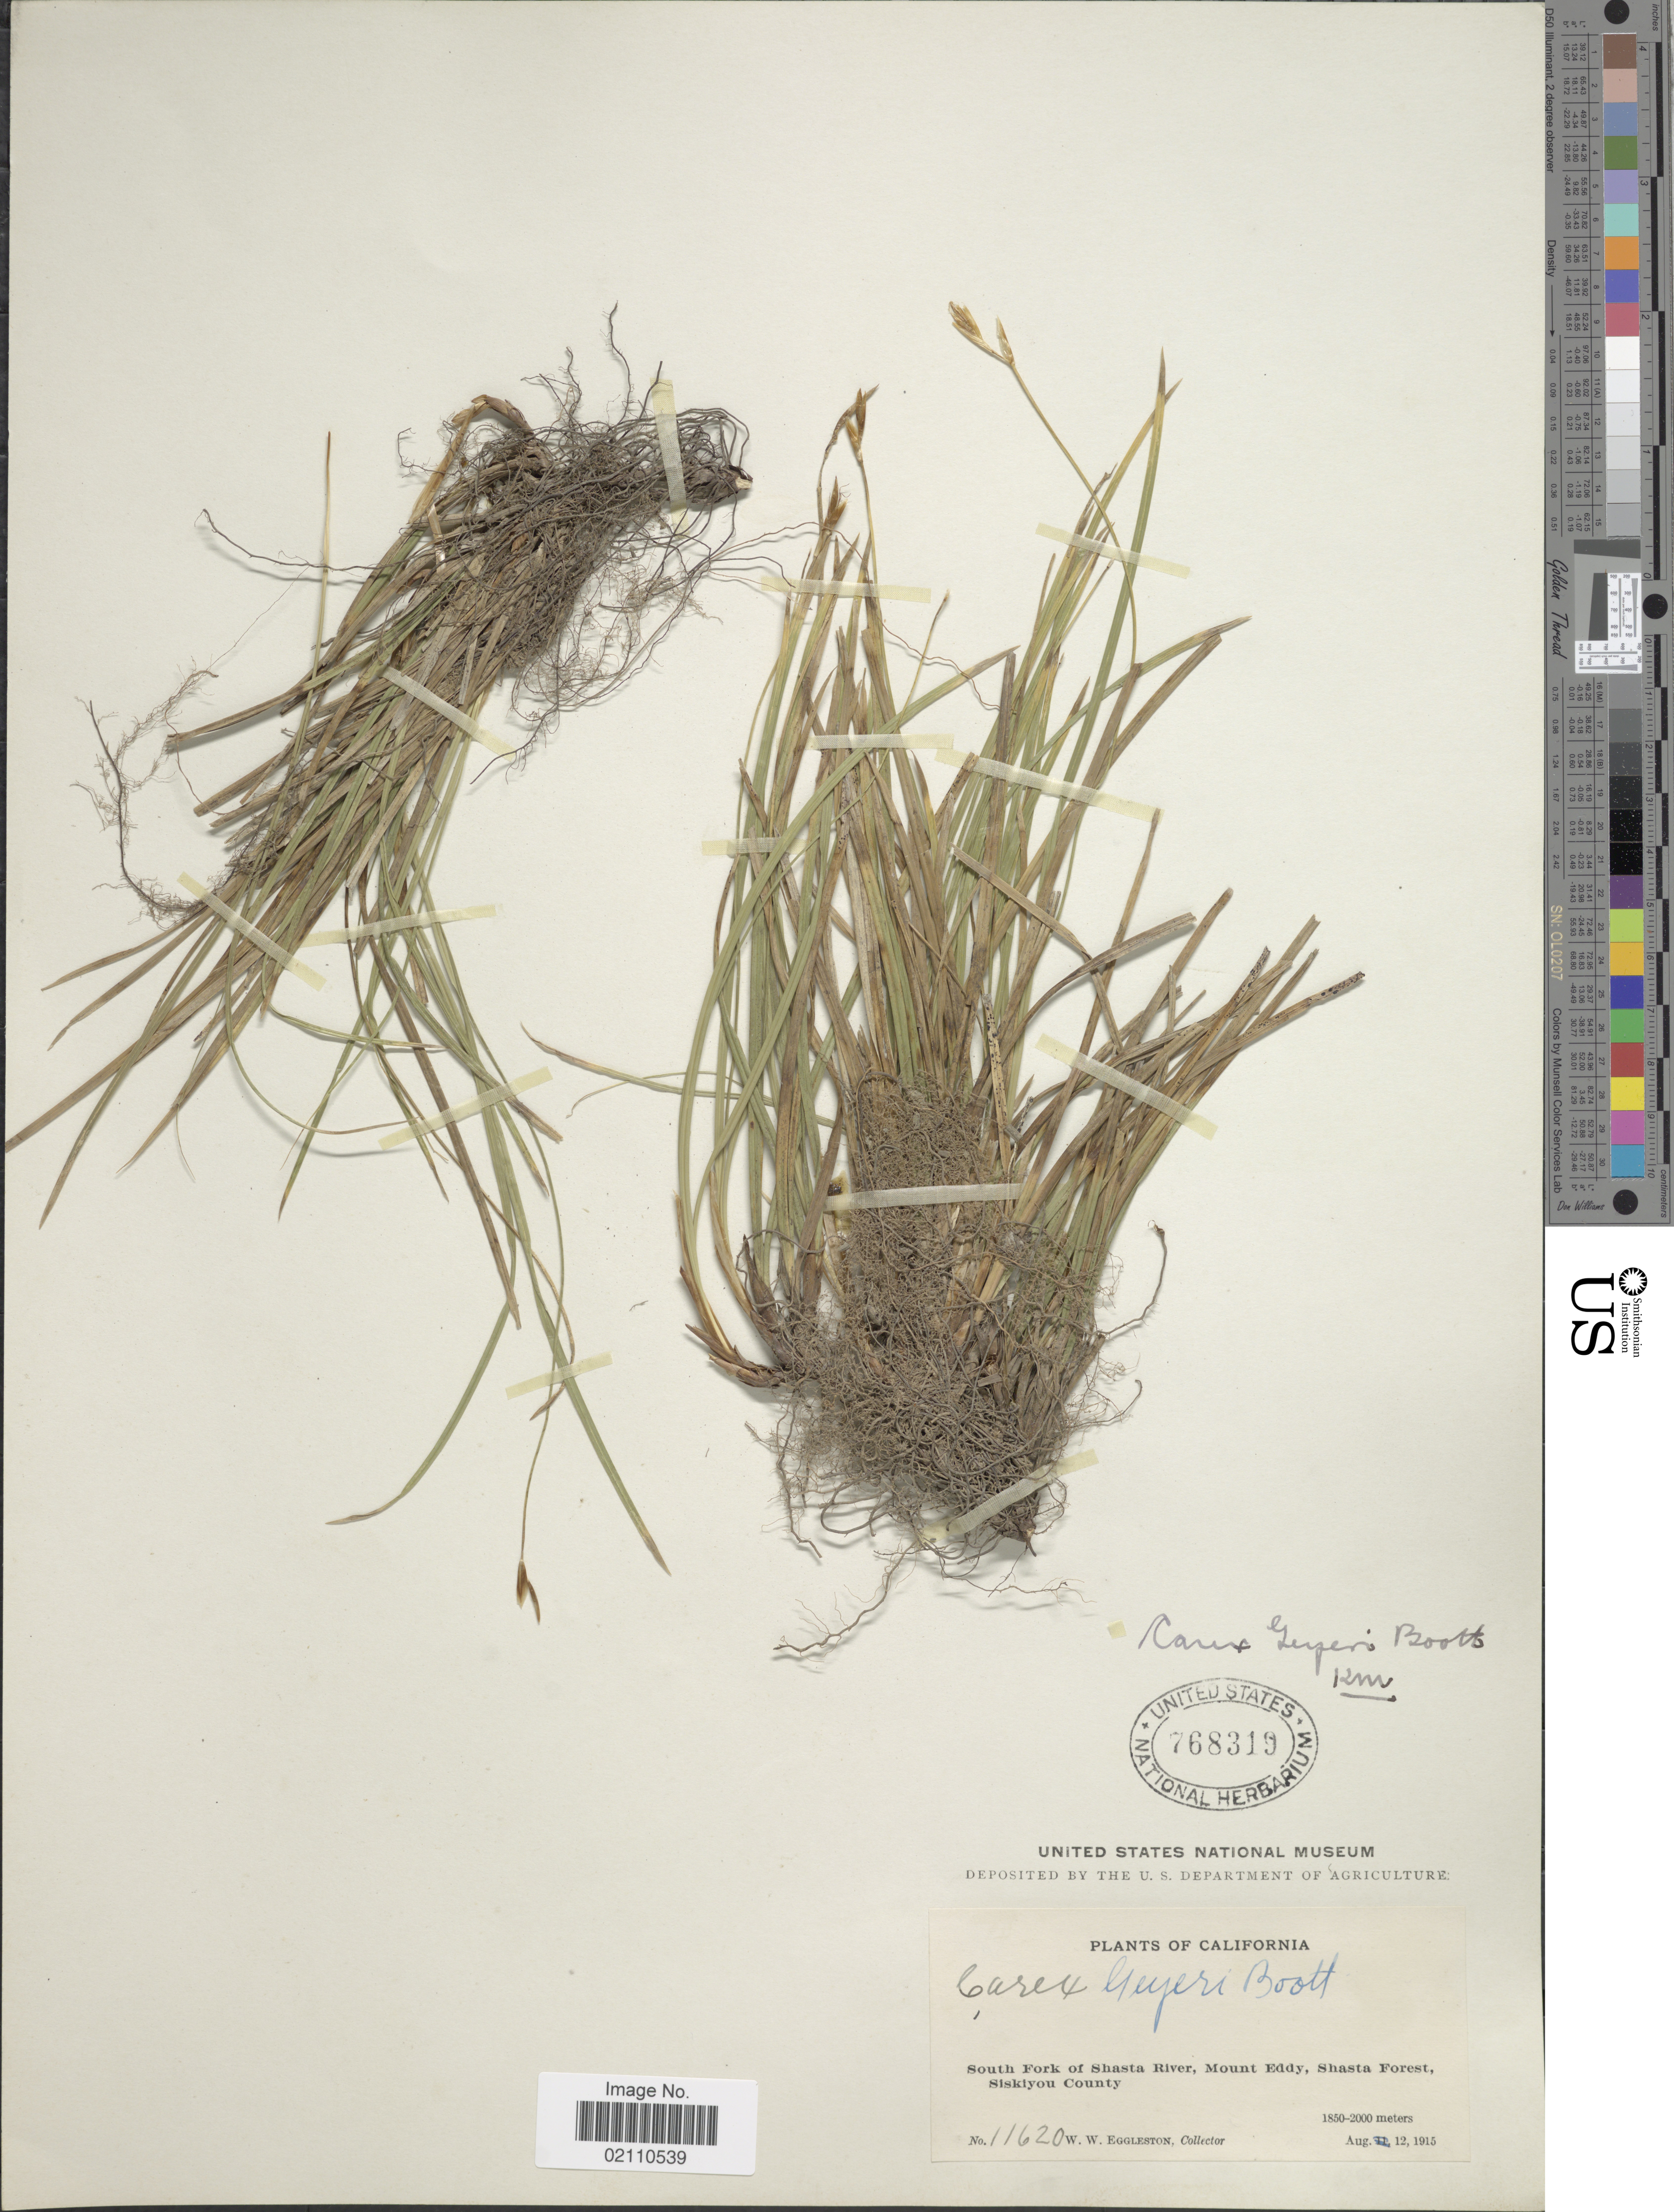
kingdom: Plantae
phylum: Tracheophyta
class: Liliopsida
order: Poales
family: Cyperaceae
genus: Carex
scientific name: Carex geyeri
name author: Boott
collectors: W. W. Eggleston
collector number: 11620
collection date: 1915-08-12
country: United States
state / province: California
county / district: Siskiyou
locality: South Fork of Shasta River, Mount Eddy, Shasta Forest, Siskiyou County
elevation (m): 1850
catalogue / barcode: US 768319